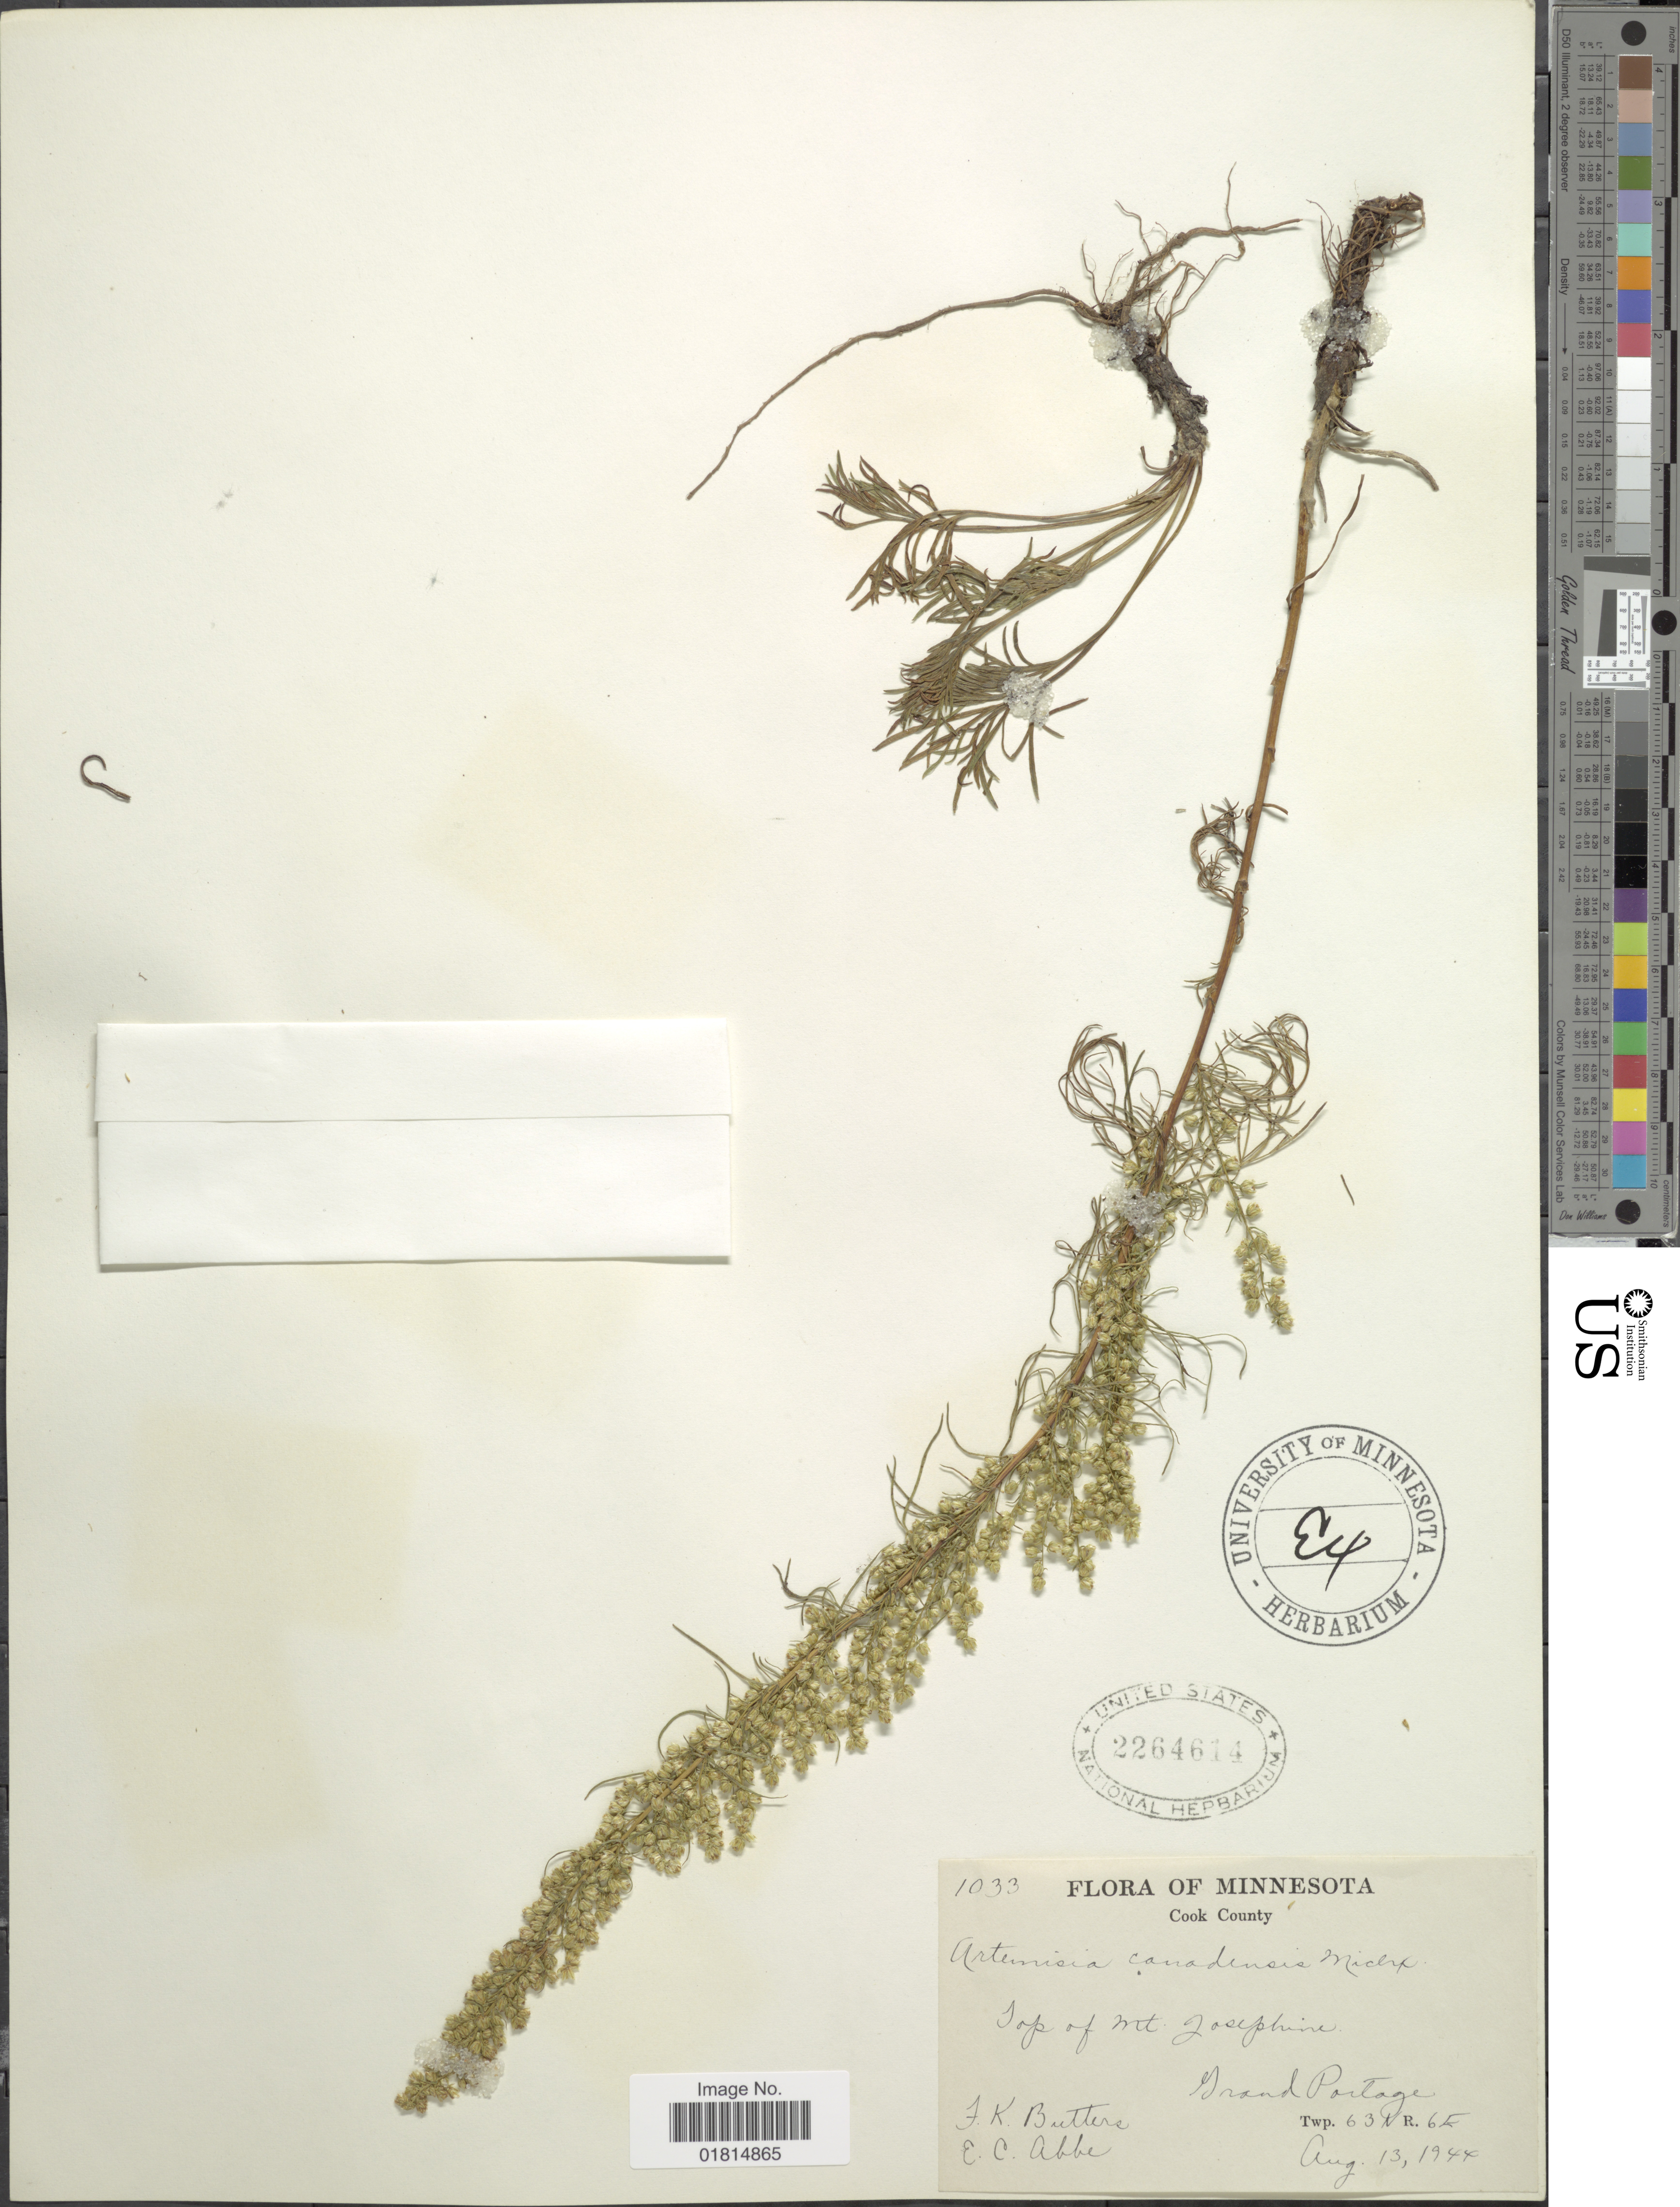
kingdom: Plantae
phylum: Tracheophyta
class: Magnoliopsida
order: Asterales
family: Asteraceae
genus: Artemisia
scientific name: Artemisia canadensis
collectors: F. K. Butters & E. C. Abbe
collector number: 1033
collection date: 1944-08-13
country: United States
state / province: Minnesota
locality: Cook County. Top of Mt. Josephine, Grand Portage. Twp. 63 N R. 6 E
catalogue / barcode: US 2264614